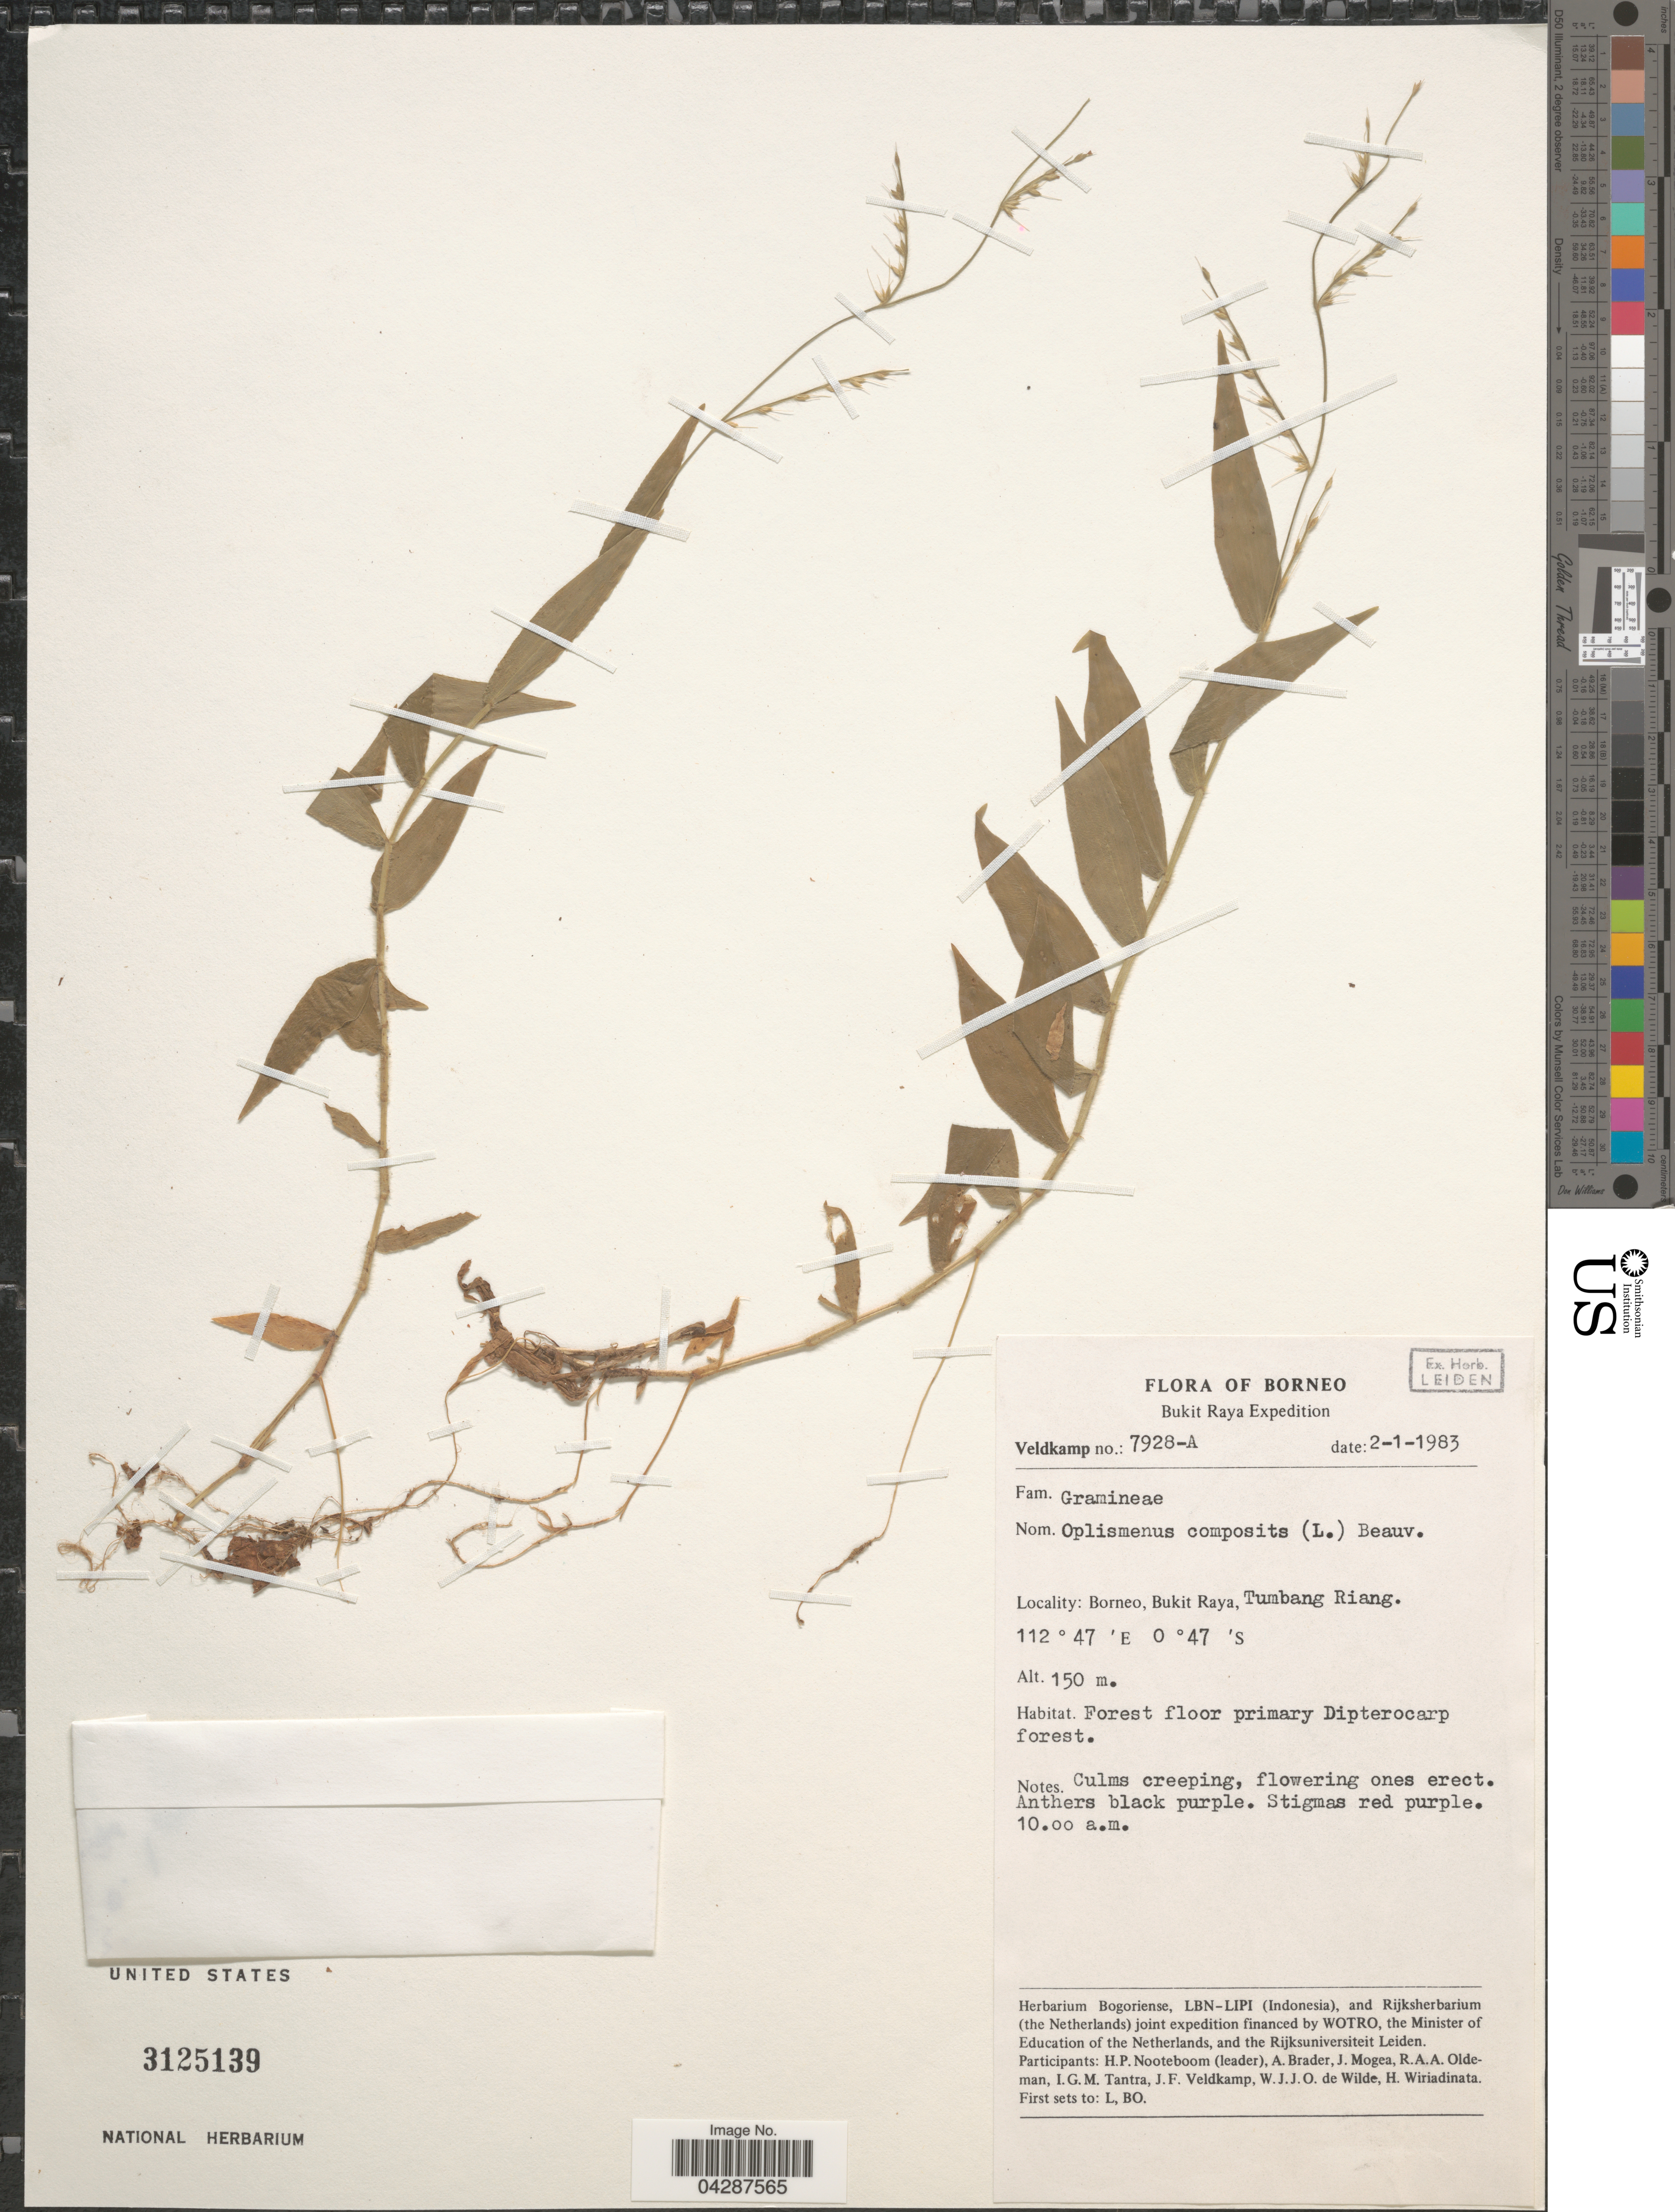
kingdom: Plantae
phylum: Tracheophyta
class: Liliopsida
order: Poales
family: Poaceae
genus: Oplismenus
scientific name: Oplismenus compositus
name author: (L.) P. Beauv.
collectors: J. F. Veldkamp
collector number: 7928-A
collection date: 1983-01-02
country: Malaysia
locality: Borneo. Bukit Raya Expedition. Borneo, Bukit Raya, Tumbang Riang.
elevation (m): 150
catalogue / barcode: US 3125139